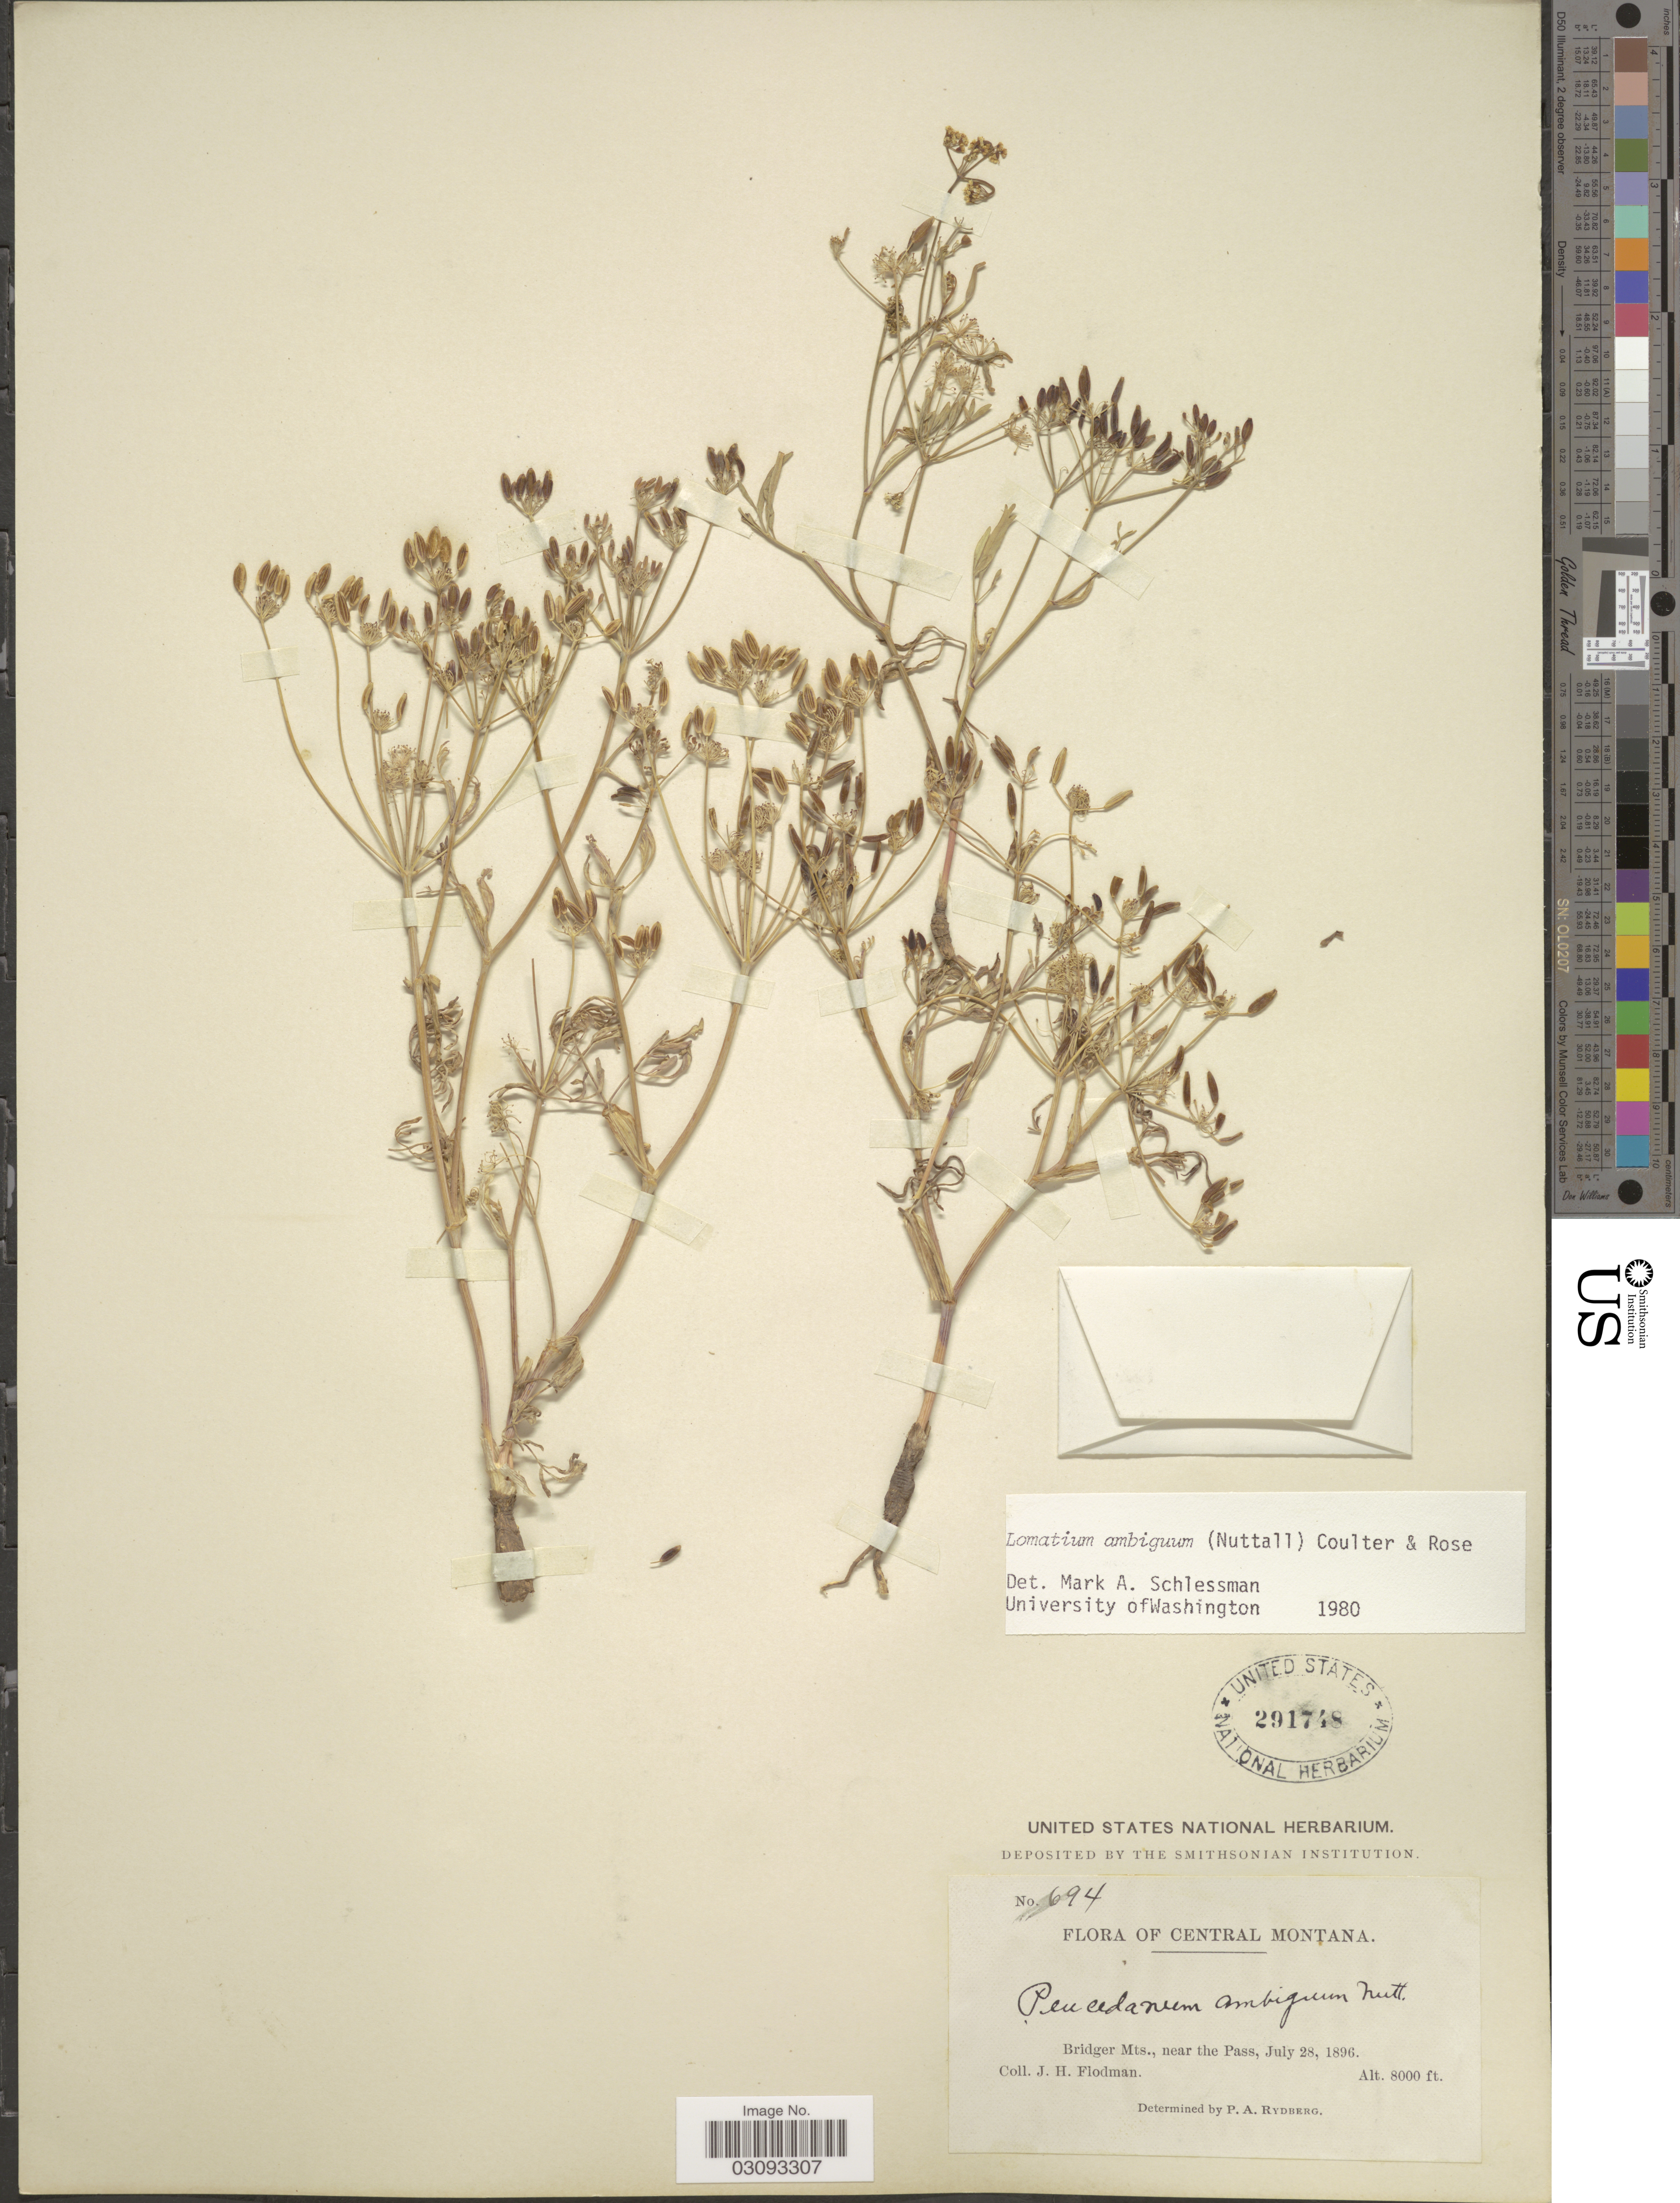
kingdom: Plantae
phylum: Tracheophyta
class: Magnoliopsida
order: Apiales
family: Apiaceae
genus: Lomatium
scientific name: Lomatium ambiguum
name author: (Nutt.) Coult. & Rose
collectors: J. Flodman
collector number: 694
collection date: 1896-07-28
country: United States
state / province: Montana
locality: Central Montana. Bridger Mts., near the Pass.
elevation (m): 2438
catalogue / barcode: US 291748